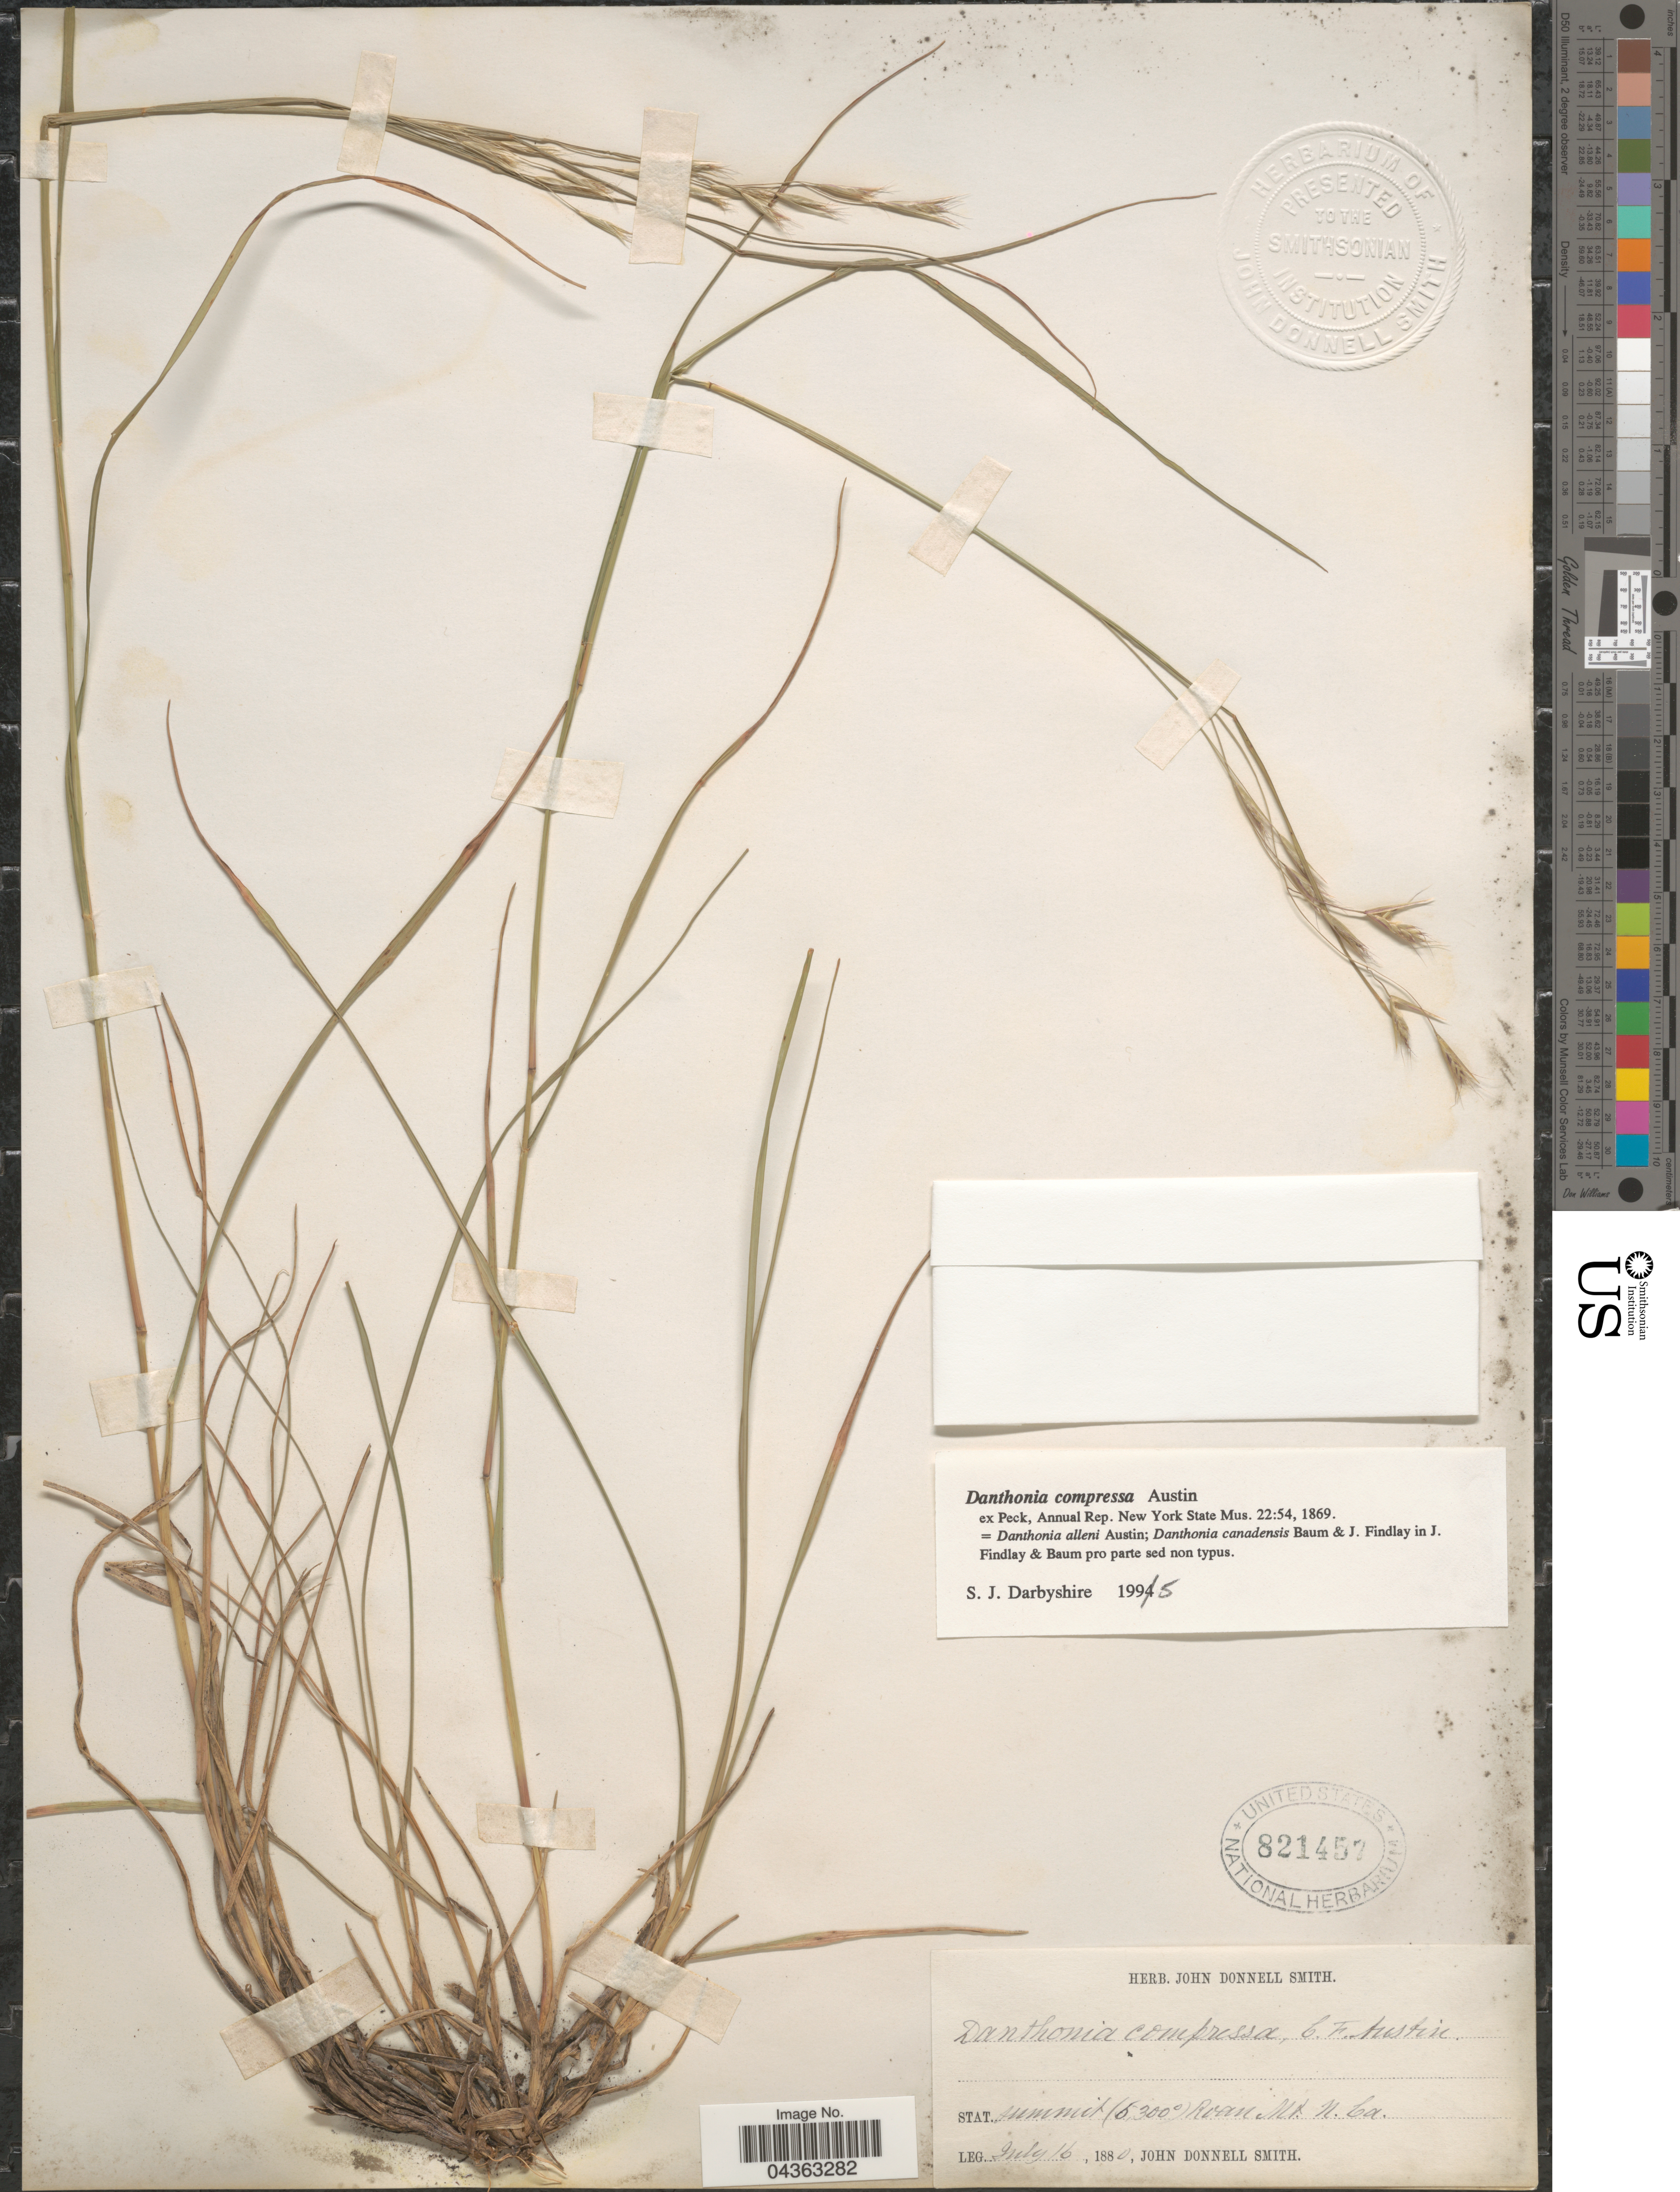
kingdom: Plantae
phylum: Tracheophyta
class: Liliopsida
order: Poales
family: Poaceae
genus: Danthonia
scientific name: Danthonia compressa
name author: Austin in F. Peck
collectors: J. Donnell Smith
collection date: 1880-07-16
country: United States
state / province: North Carolina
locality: Summit Roan Mt.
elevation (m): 1920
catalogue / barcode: US 821457